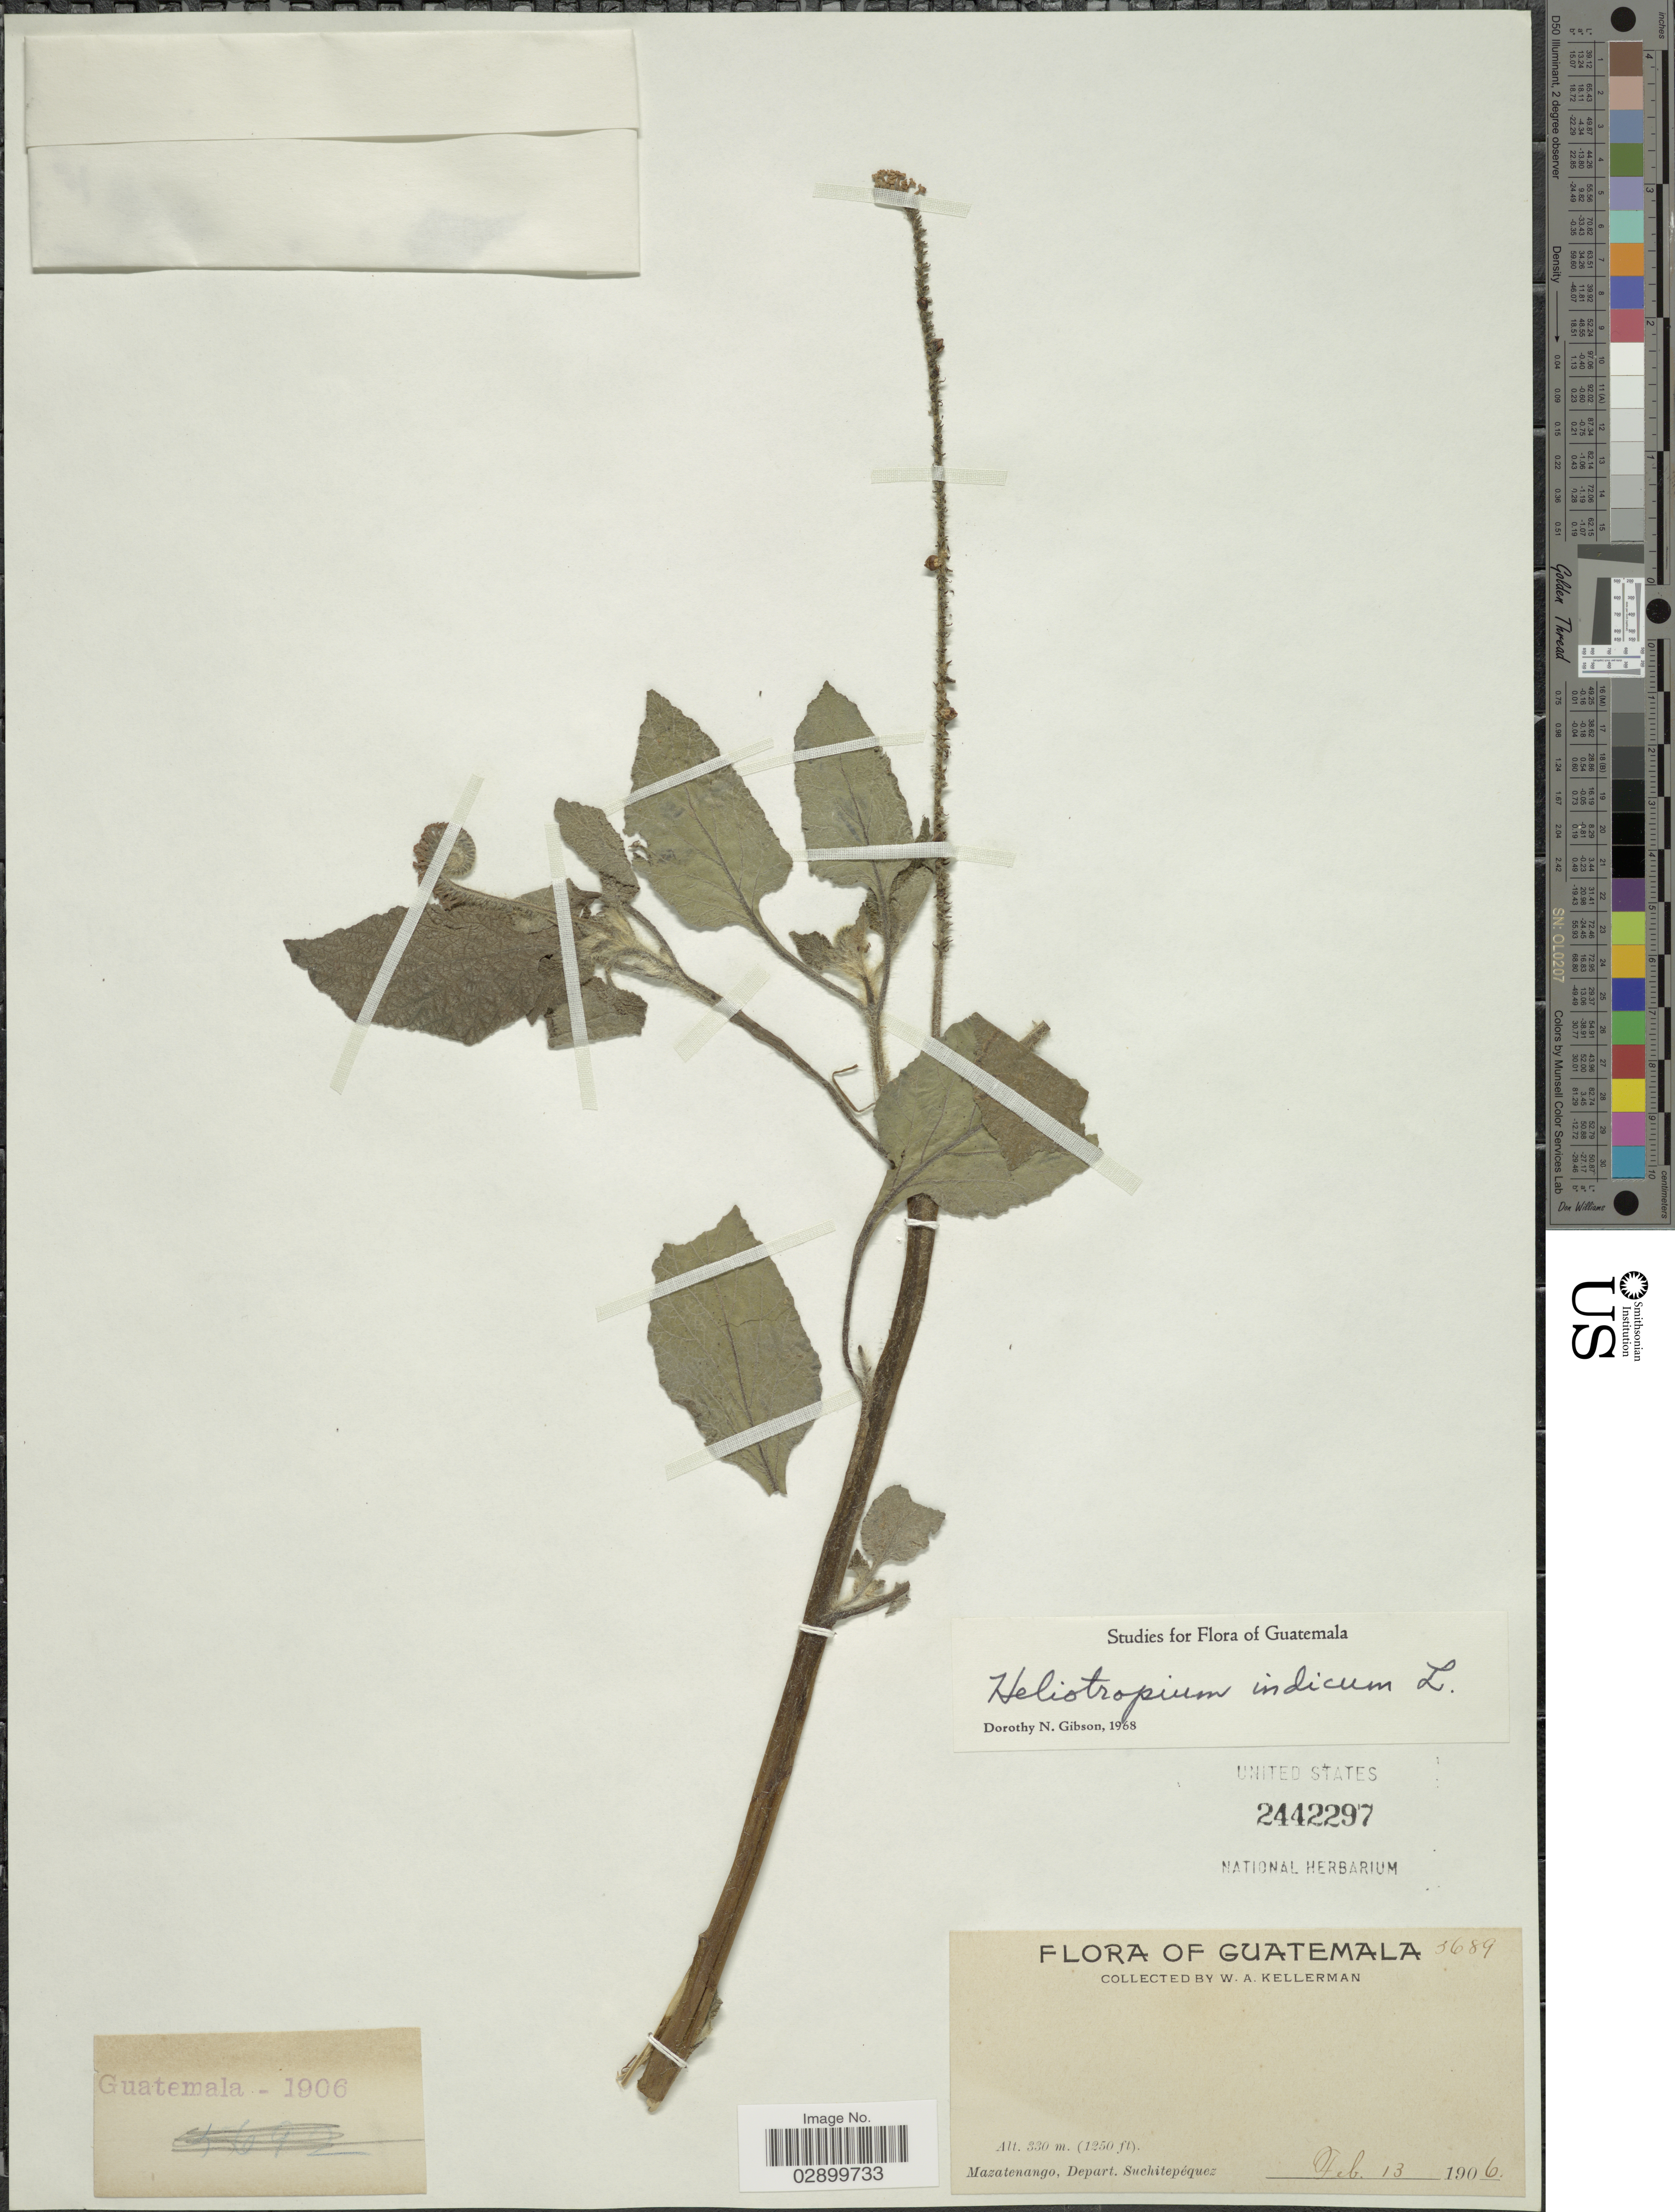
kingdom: Plantae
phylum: Tracheophyta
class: Magnoliopsida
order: Boraginales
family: Heliotropiaceae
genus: Heliotropium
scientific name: Heliotropium indicum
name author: L.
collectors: W. Kellerman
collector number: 3689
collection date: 1906-02-13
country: Guatemala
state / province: Suchitepéquez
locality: Mazatenango, Depart. Suchitepequez.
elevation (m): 330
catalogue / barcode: US 2442297